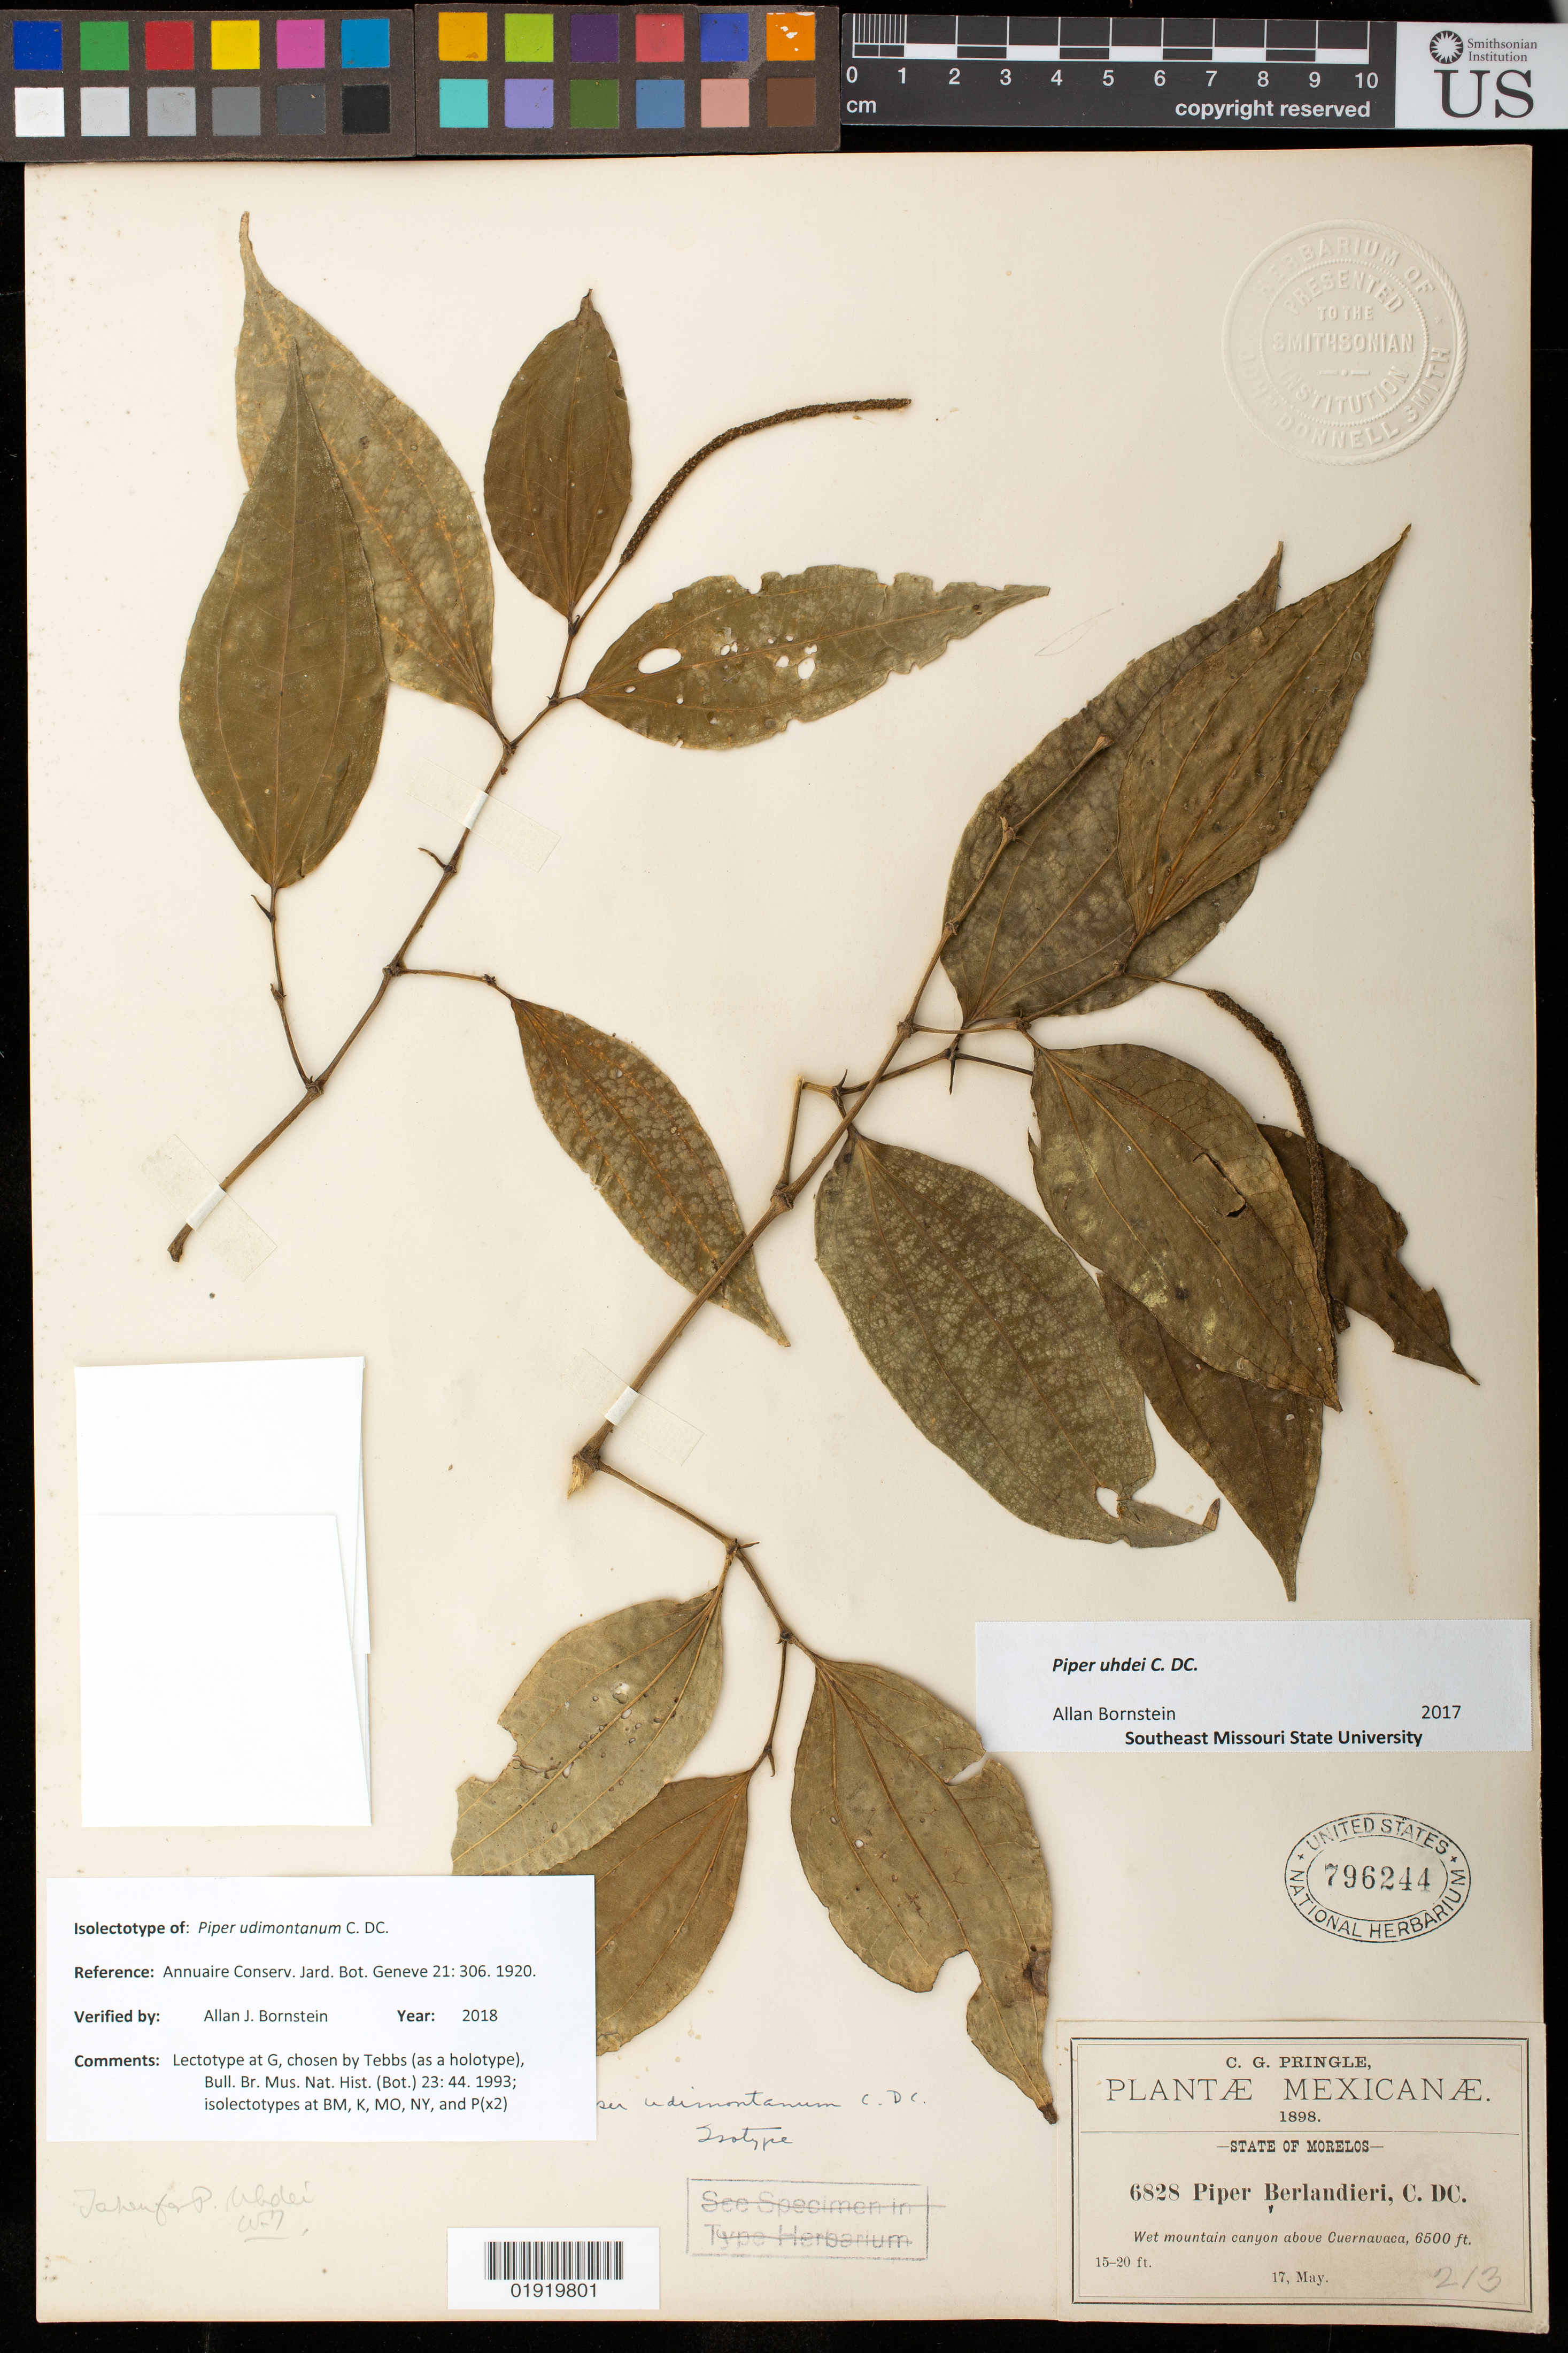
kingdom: Plantae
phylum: Tracheophyta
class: Magnoliopsida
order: Piperales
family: Piperaceae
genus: Piper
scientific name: Piper udimontanum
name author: C. DC.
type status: Isolectotype; Isosyntype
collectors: C. G. Pringle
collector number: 6828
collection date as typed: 17 May 1898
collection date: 1898-05-17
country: Mexico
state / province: Morelos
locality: State of Morelos. Wet mountain canyon above Cuernavaca.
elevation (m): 1981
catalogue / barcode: US 796244